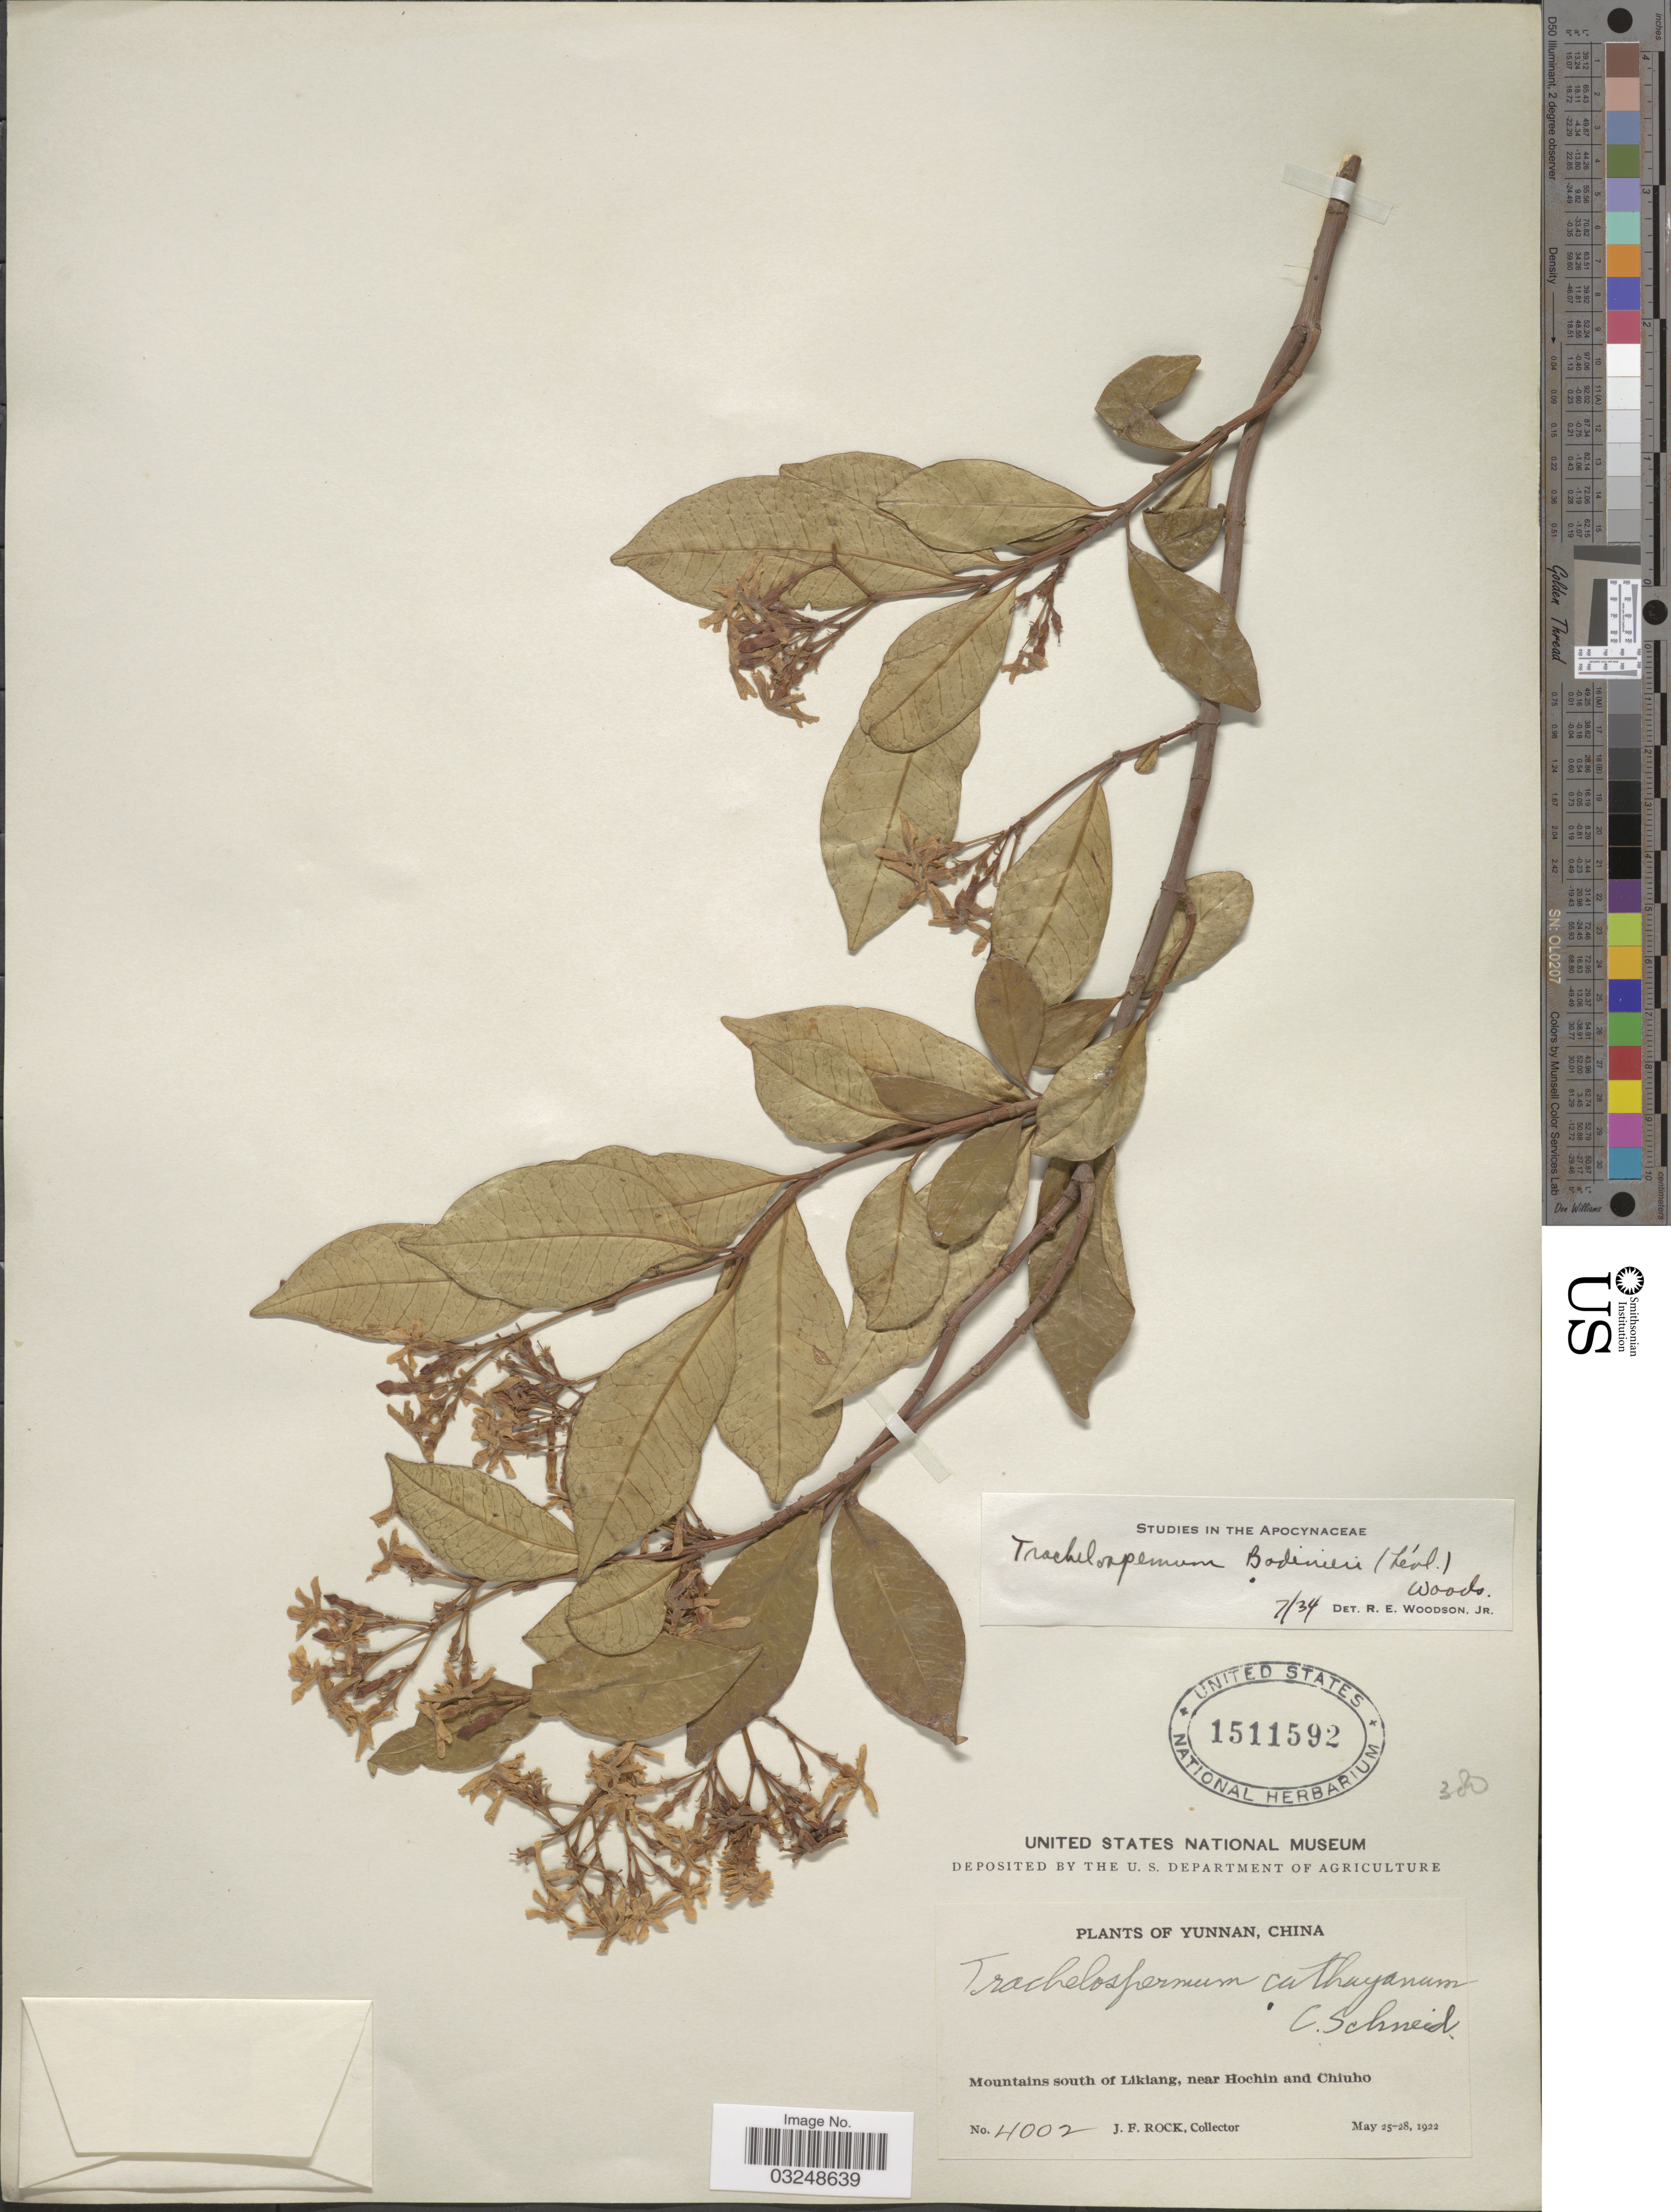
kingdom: Plantae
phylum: Tracheophyta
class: Magnoliopsida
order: Gentianales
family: Apocynaceae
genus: Trachelospermum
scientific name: Trachelospermum bodinieri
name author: (H. Lév.) Woodson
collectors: J. Rock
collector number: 4002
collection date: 1922-05-25/1922-05-28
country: China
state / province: Yunnan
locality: Mountains south of Likiang, near Hochin and Chiuho.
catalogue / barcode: US 1511592